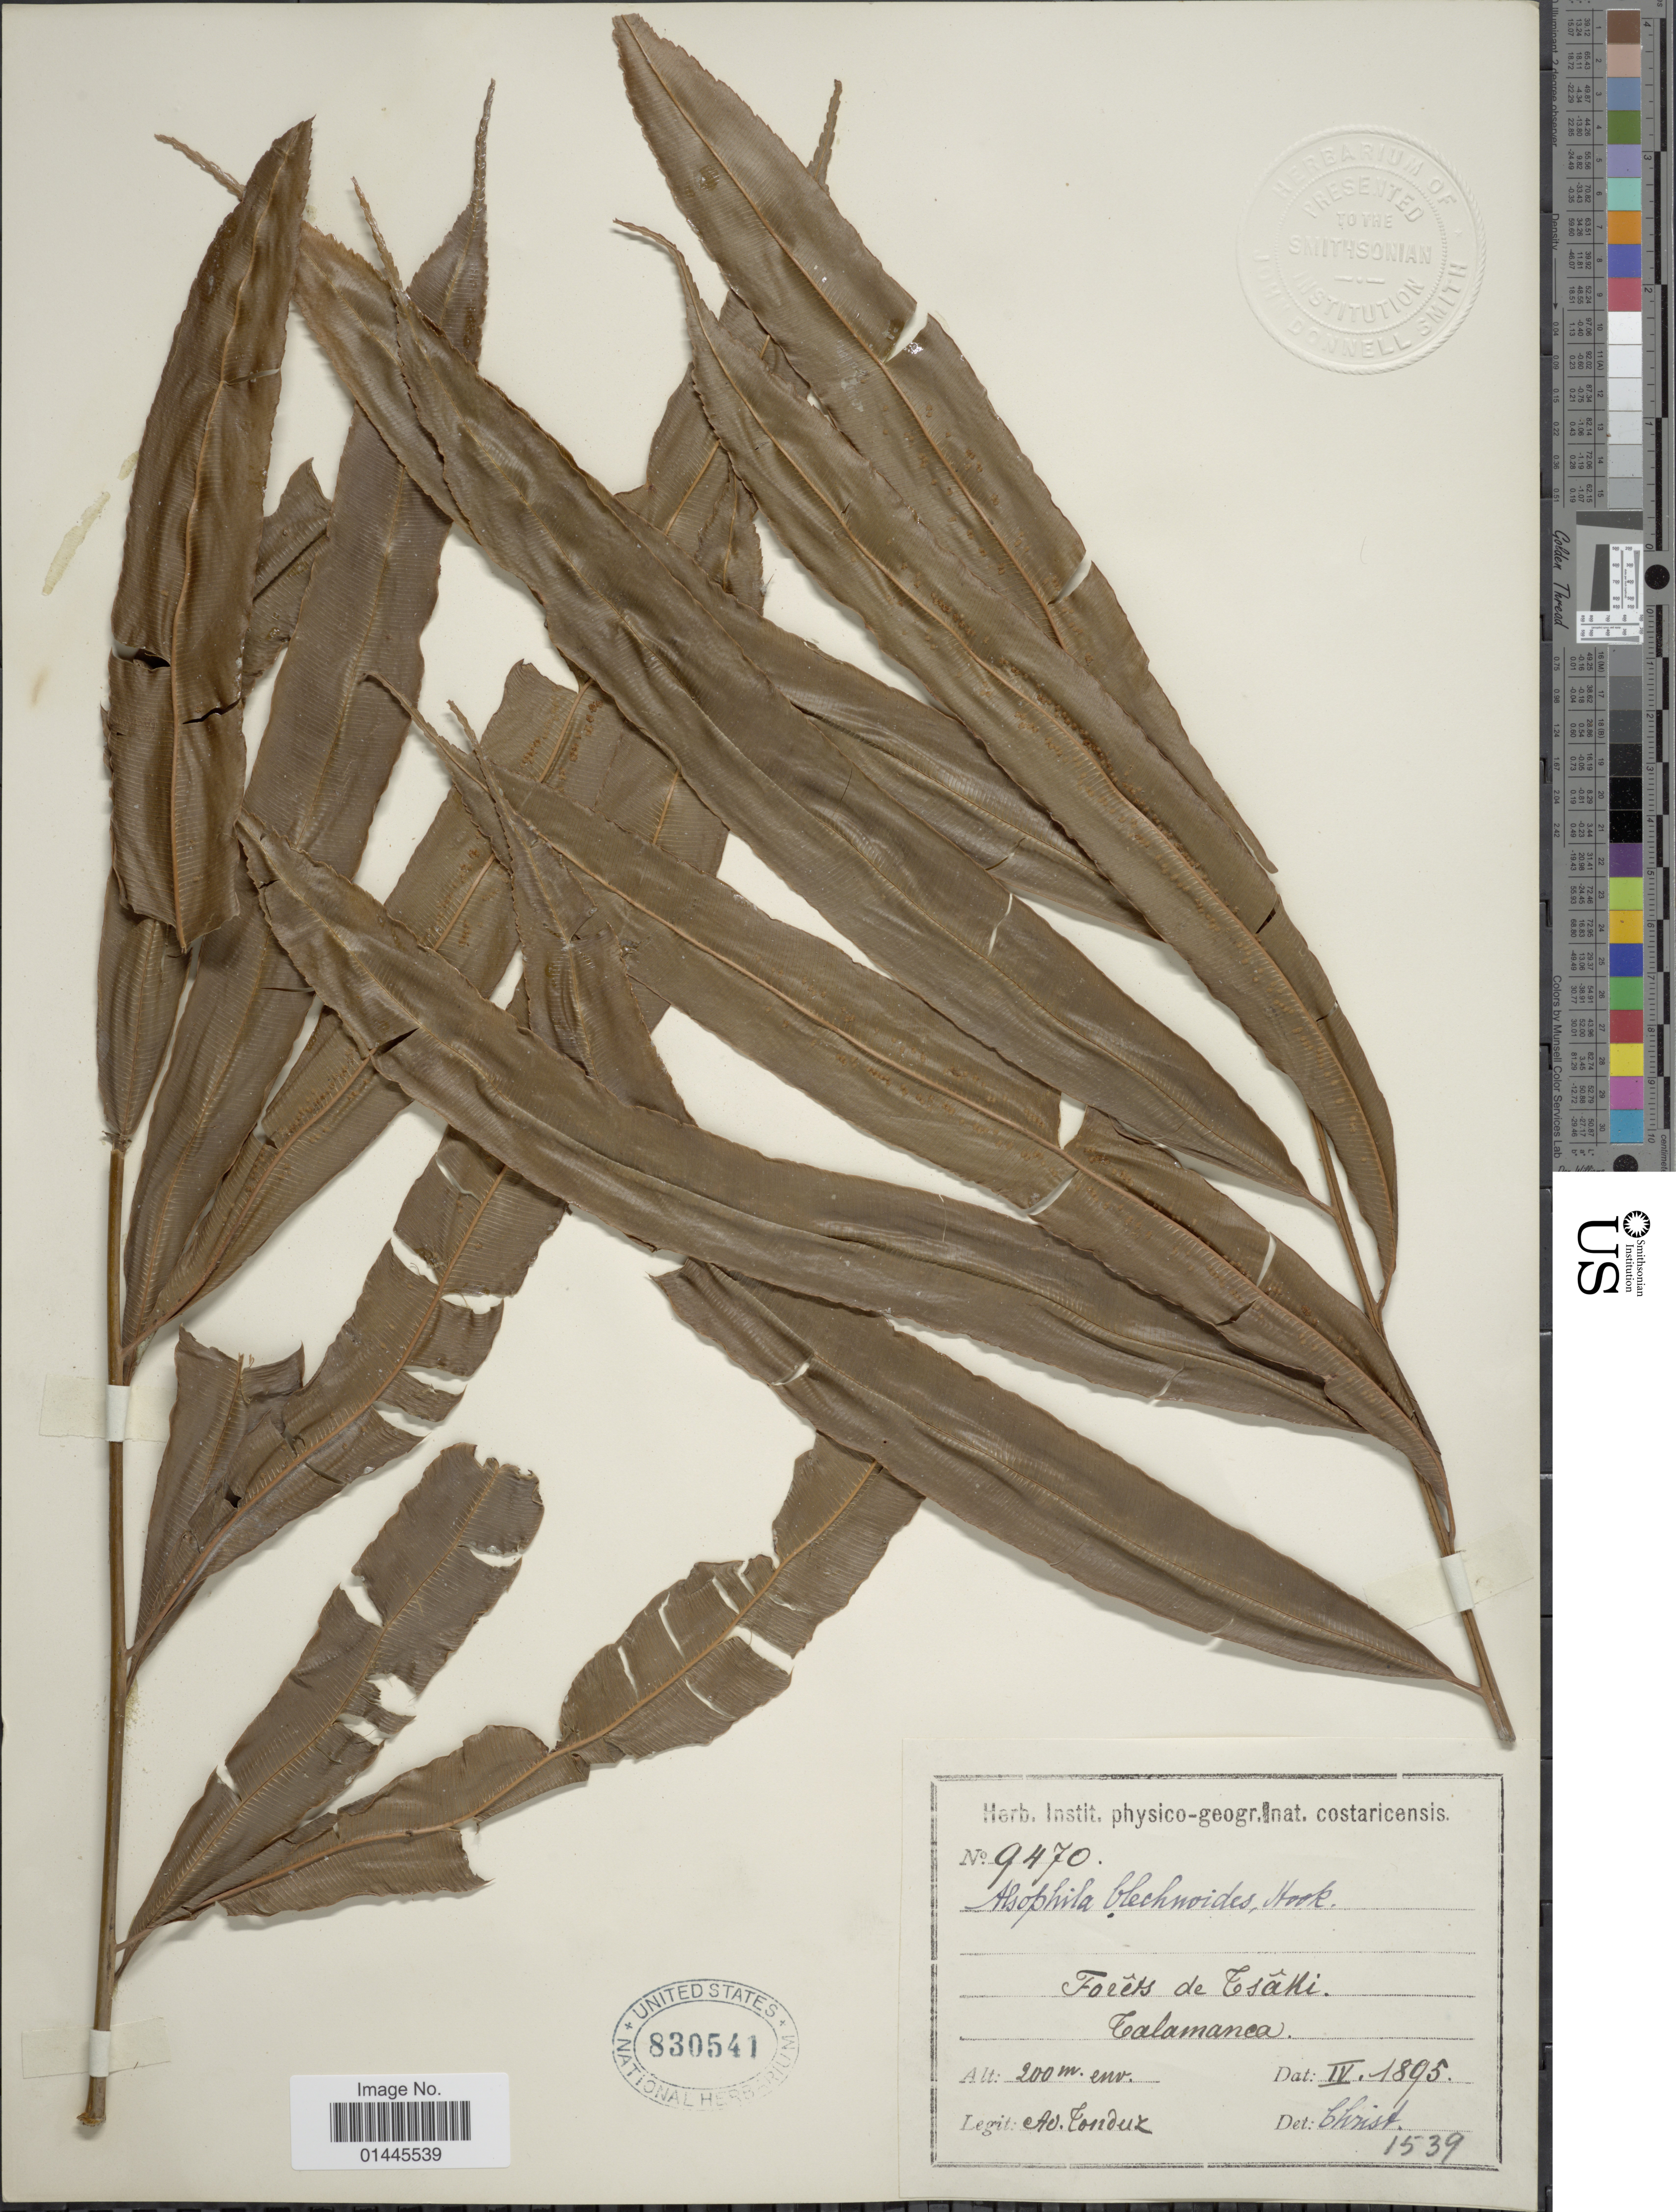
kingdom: Plantae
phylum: Tracheophyta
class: Polypodiopsida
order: Cyatheales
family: Metaxyaceae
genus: Metaxya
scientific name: Metaxya rostrata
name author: (Kunth) C. Presl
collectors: A. Tonduz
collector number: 9470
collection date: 1895-04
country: Costa Rica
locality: Forêts de Tsâki, Talamanca.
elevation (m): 200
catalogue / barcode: US 830541